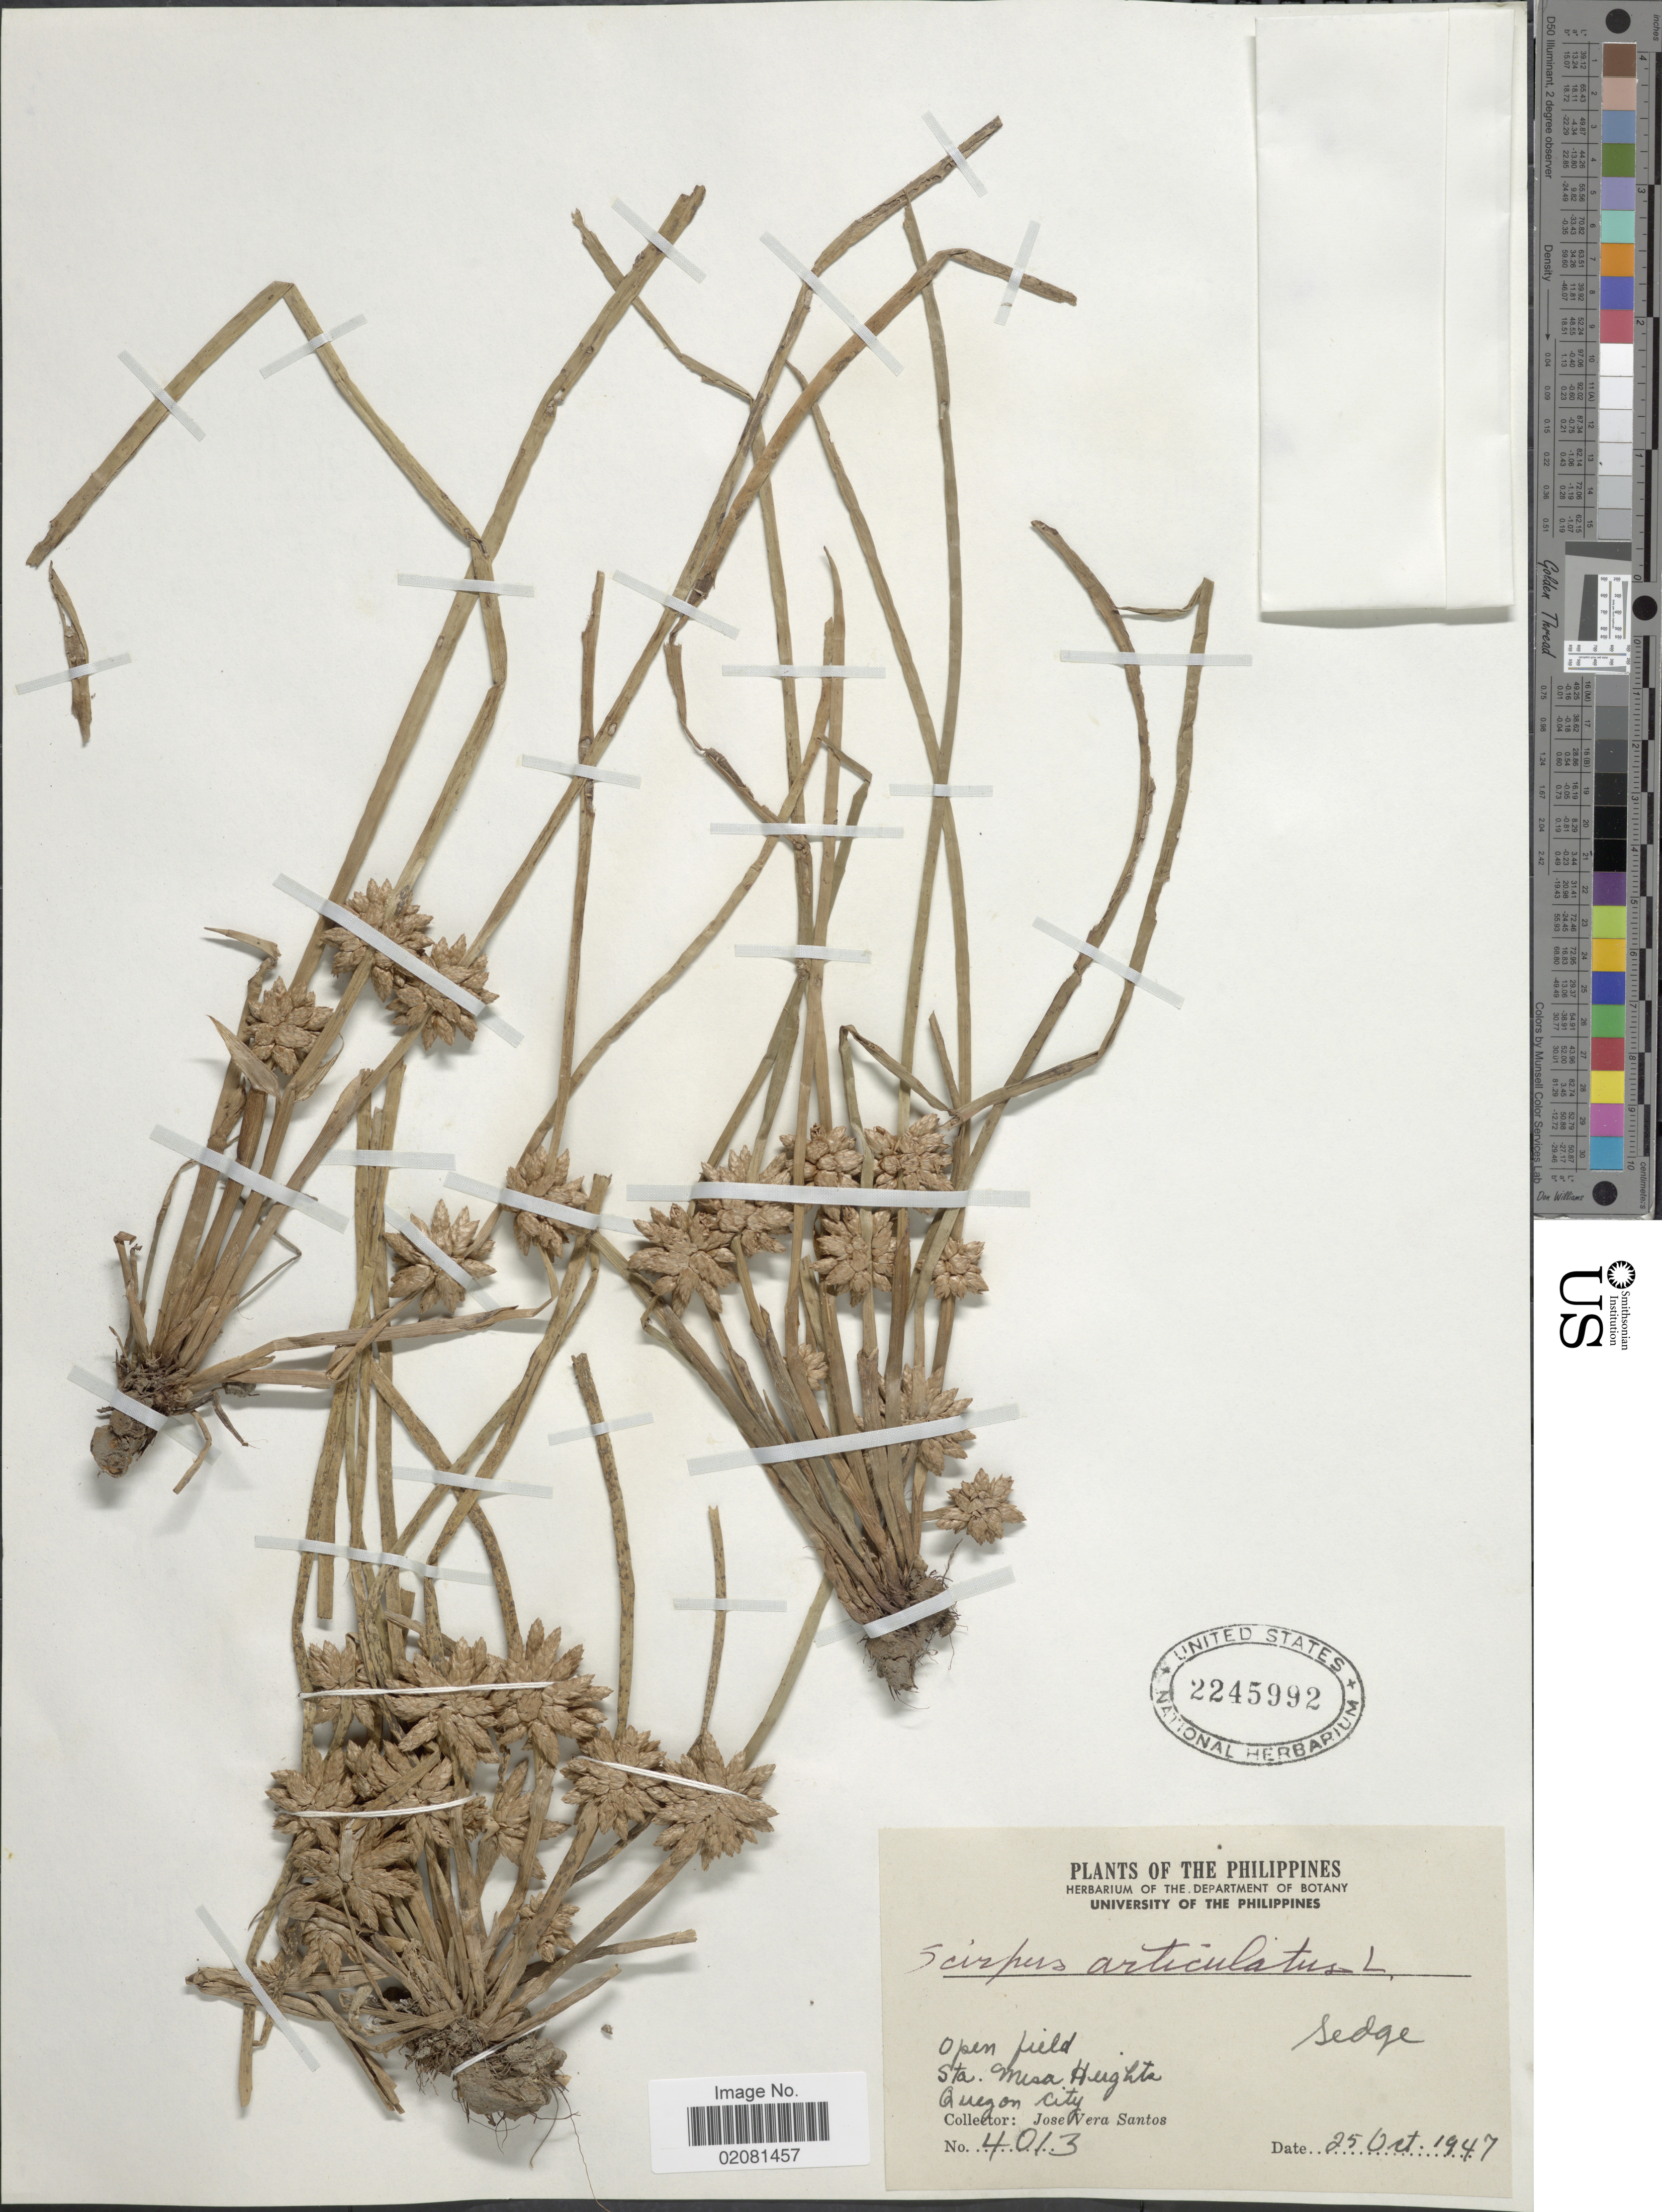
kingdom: Plantae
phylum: Tracheophyta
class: Liliopsida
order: Poales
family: Cyperaceae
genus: Schoenoplectus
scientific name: Schoenoplectus articulatus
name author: (L.) Palla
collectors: J. V. Santos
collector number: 4013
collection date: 1947-10-25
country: Philippines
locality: Open field. Sta. Mesa Heights. Quezon City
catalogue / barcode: US 2245992